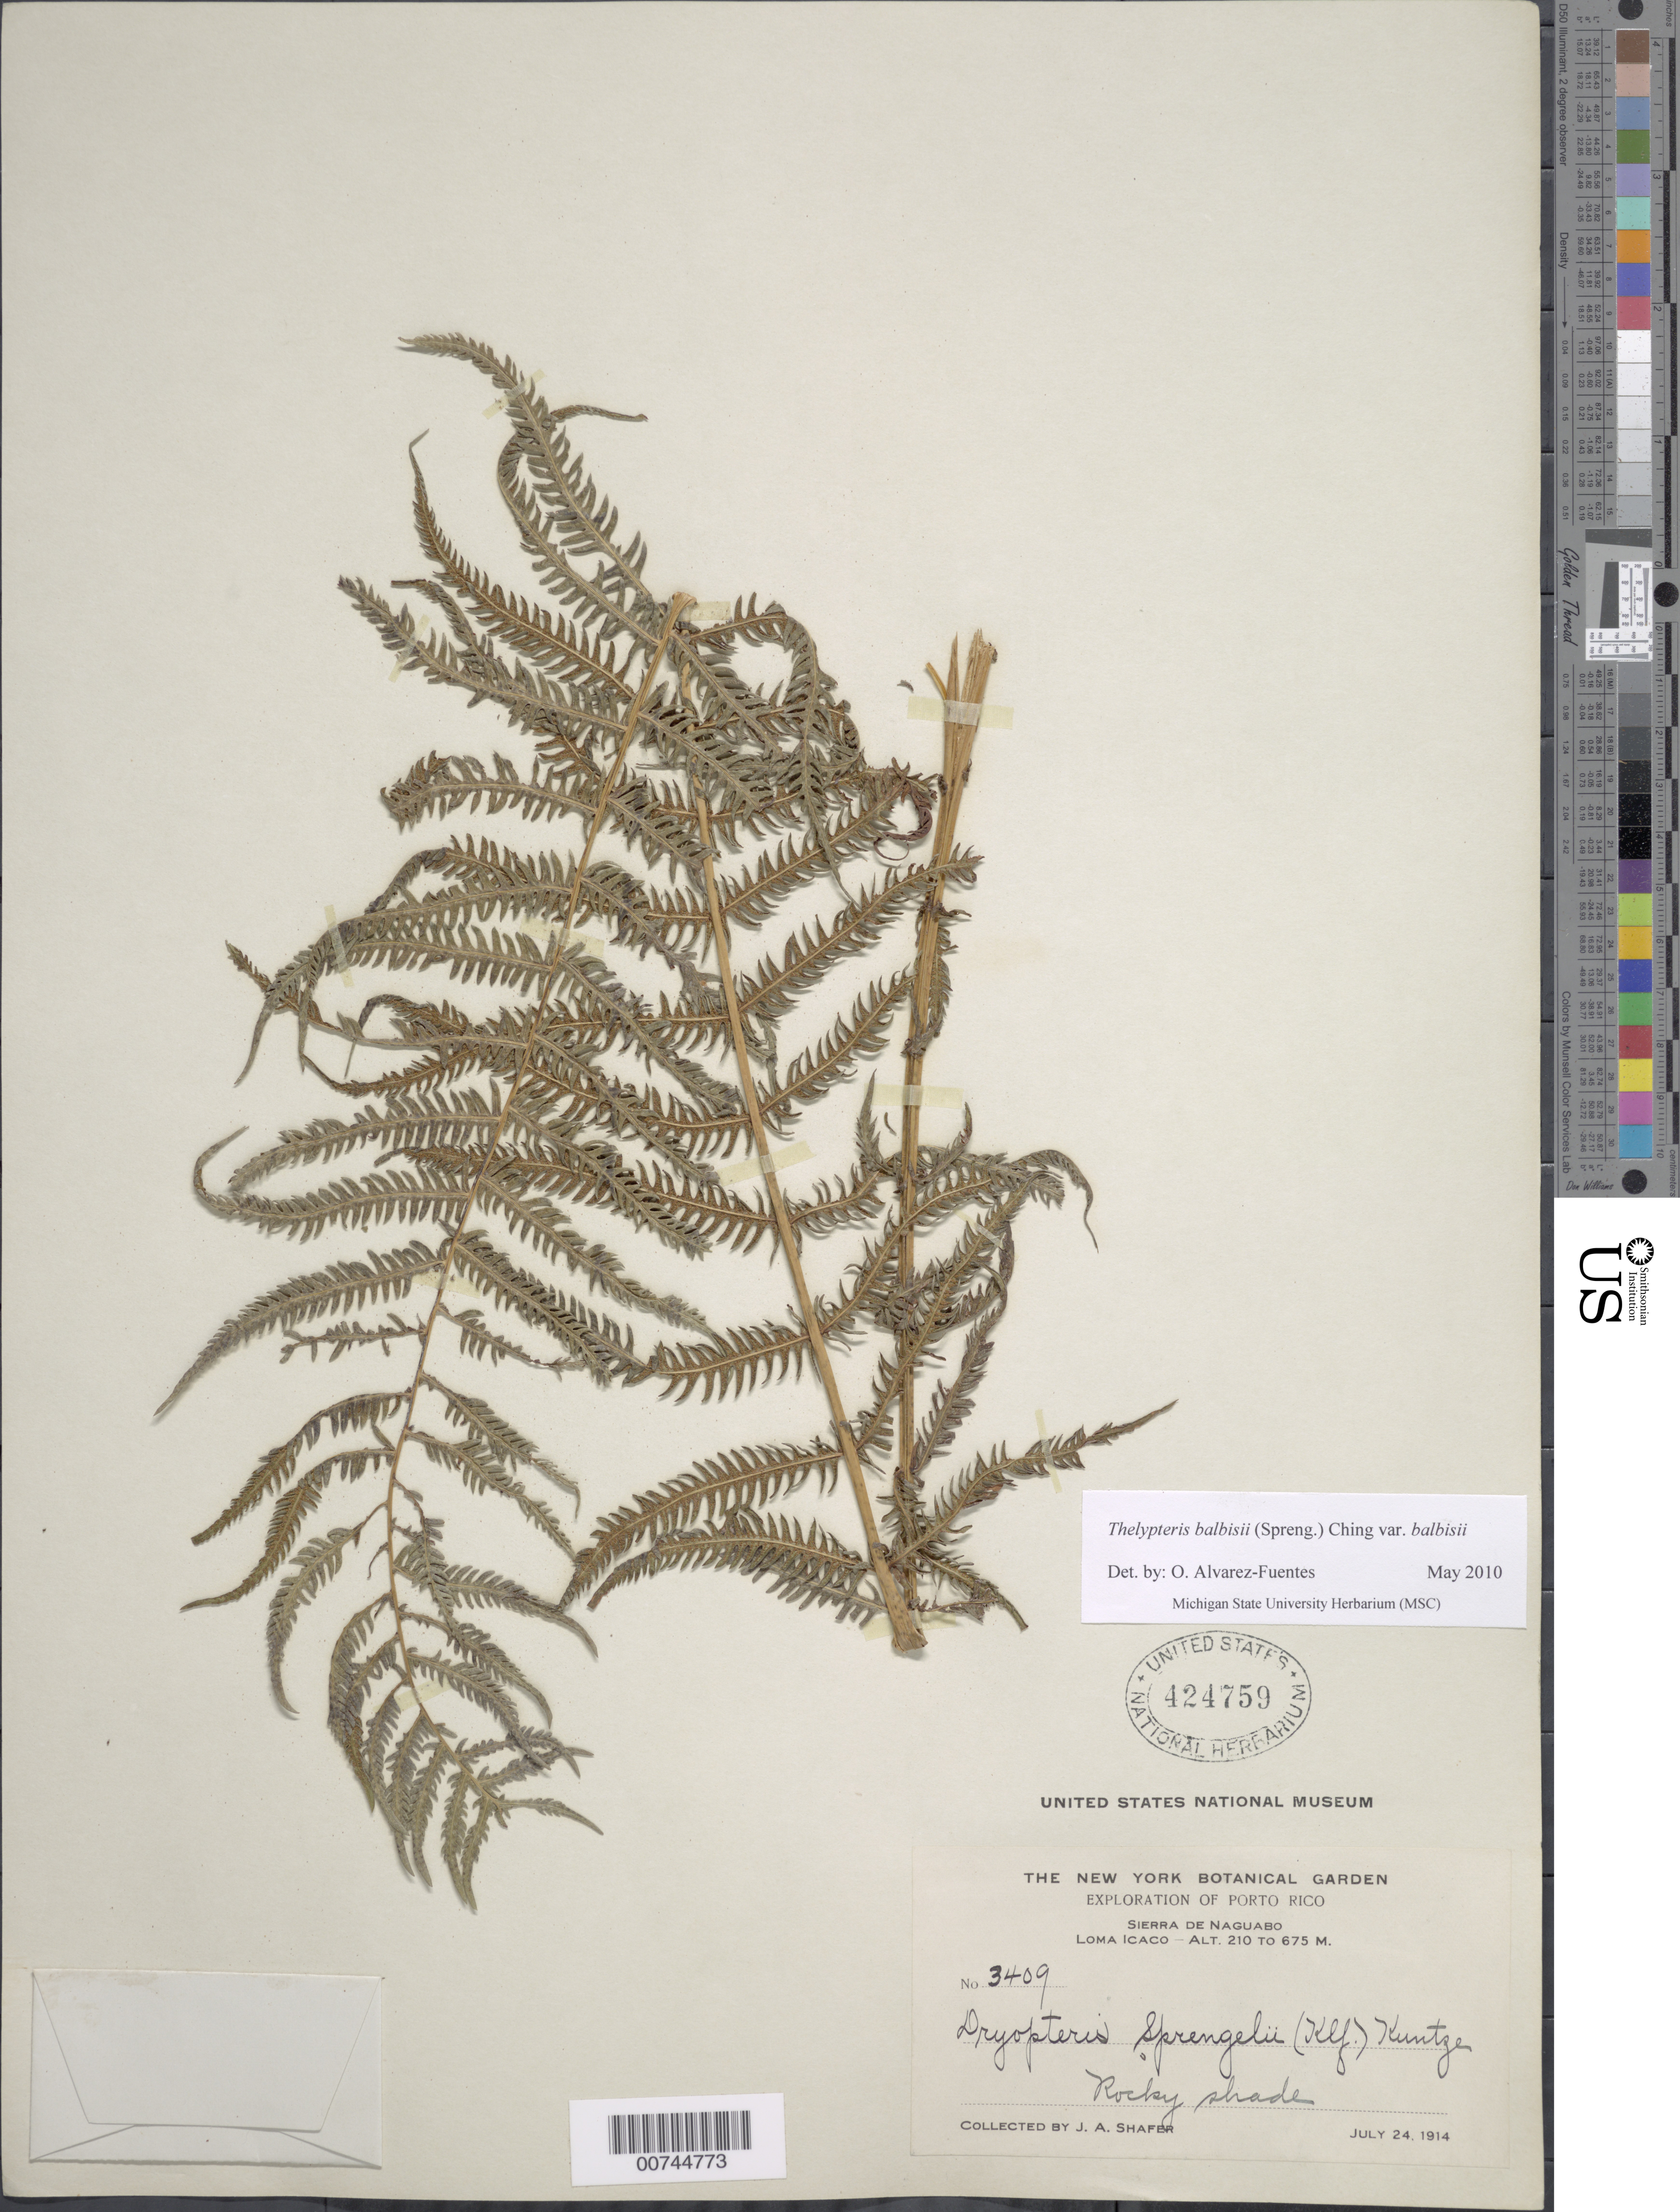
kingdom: Plantae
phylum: Tracheophyta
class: Polypodiopsida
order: Polypodiales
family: Thelypteridaceae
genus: Amauropelta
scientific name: Amauropelta balbisii (Spreng.) comb. nov., ined. 2015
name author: (Spreng.)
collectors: J. A. Shafer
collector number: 3409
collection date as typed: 24 Jul 1914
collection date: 1914-07-24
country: Puerto Rico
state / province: Naguabo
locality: Sierra de Naguabo, Loma Icaco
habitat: Rocky shade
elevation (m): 210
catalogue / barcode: US 424759